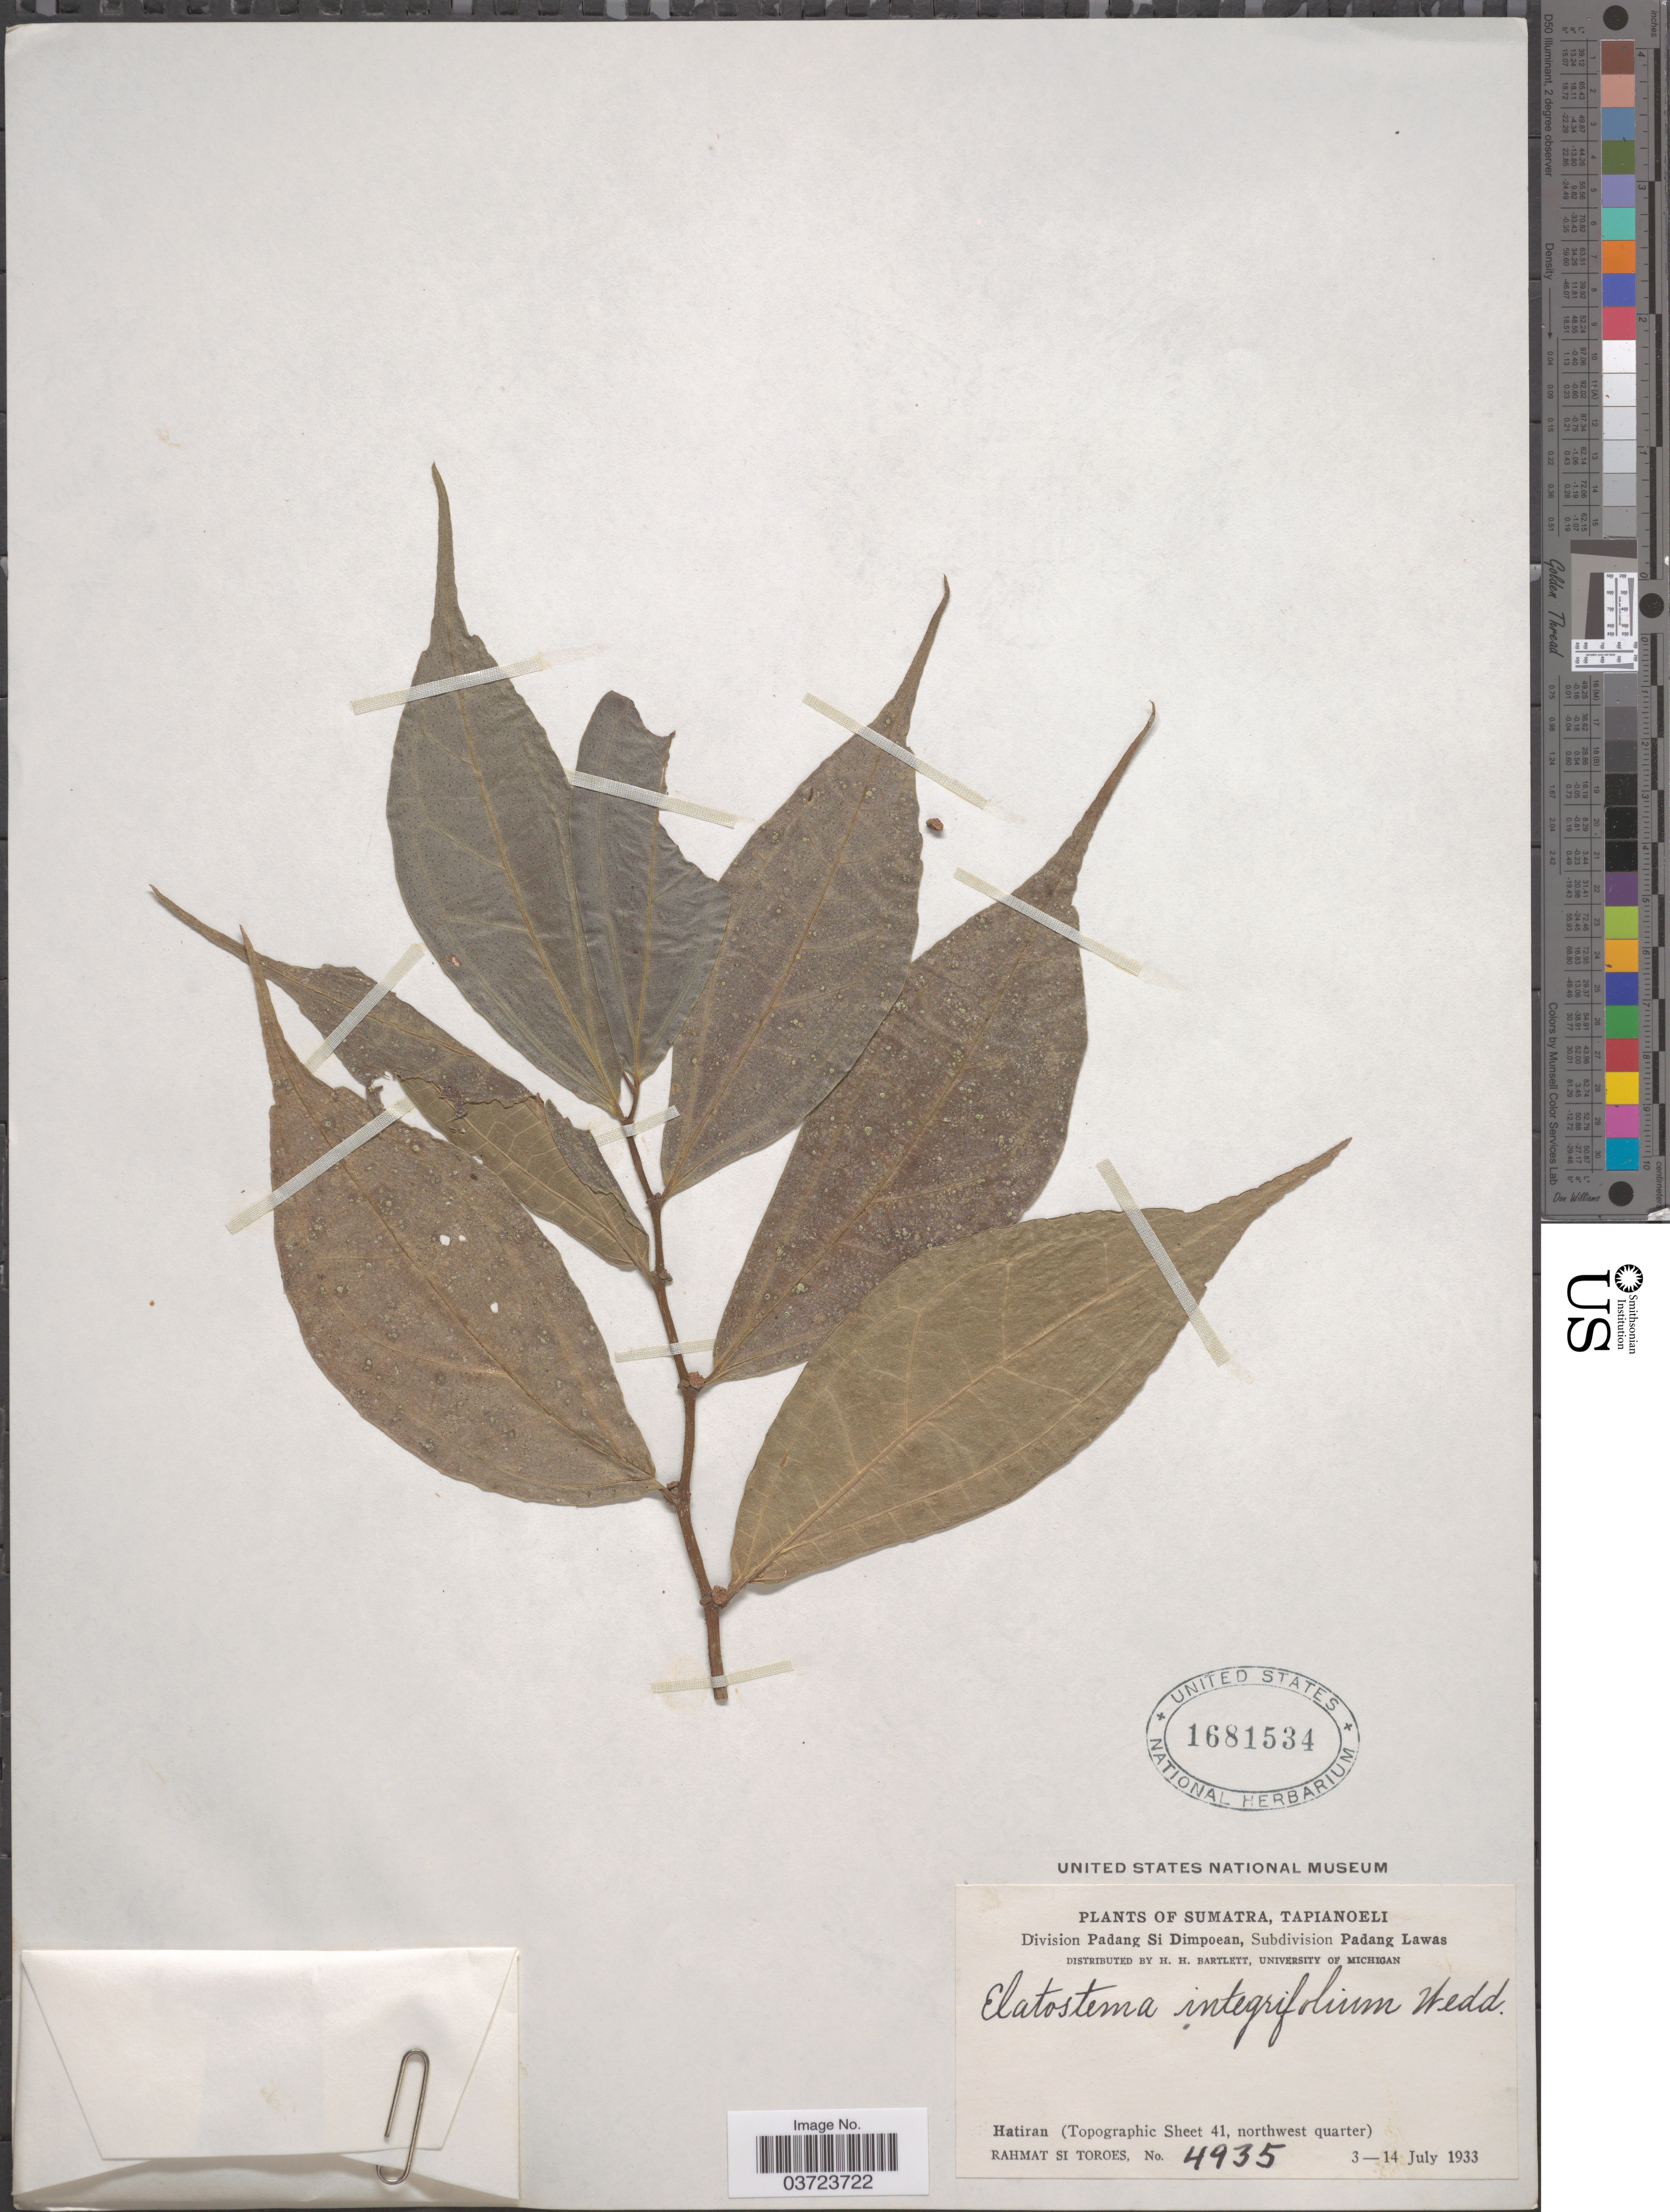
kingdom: Plantae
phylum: Tracheophyta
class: Magnoliopsida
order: Rosales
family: Urticaceae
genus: Elatostema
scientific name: Elatostema integrifolium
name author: (D. Don) Wedd.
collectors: Rahmat Si Boeea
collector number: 4935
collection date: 1933-07-03/1933-07-14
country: Indonesia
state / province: Sumatra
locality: Tapianoeli. Division Padang Si Dimpoean, Subdivision Padang Lawas. Hatiran (Topographic Sheet 41, northwest quarter).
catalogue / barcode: US 1681534